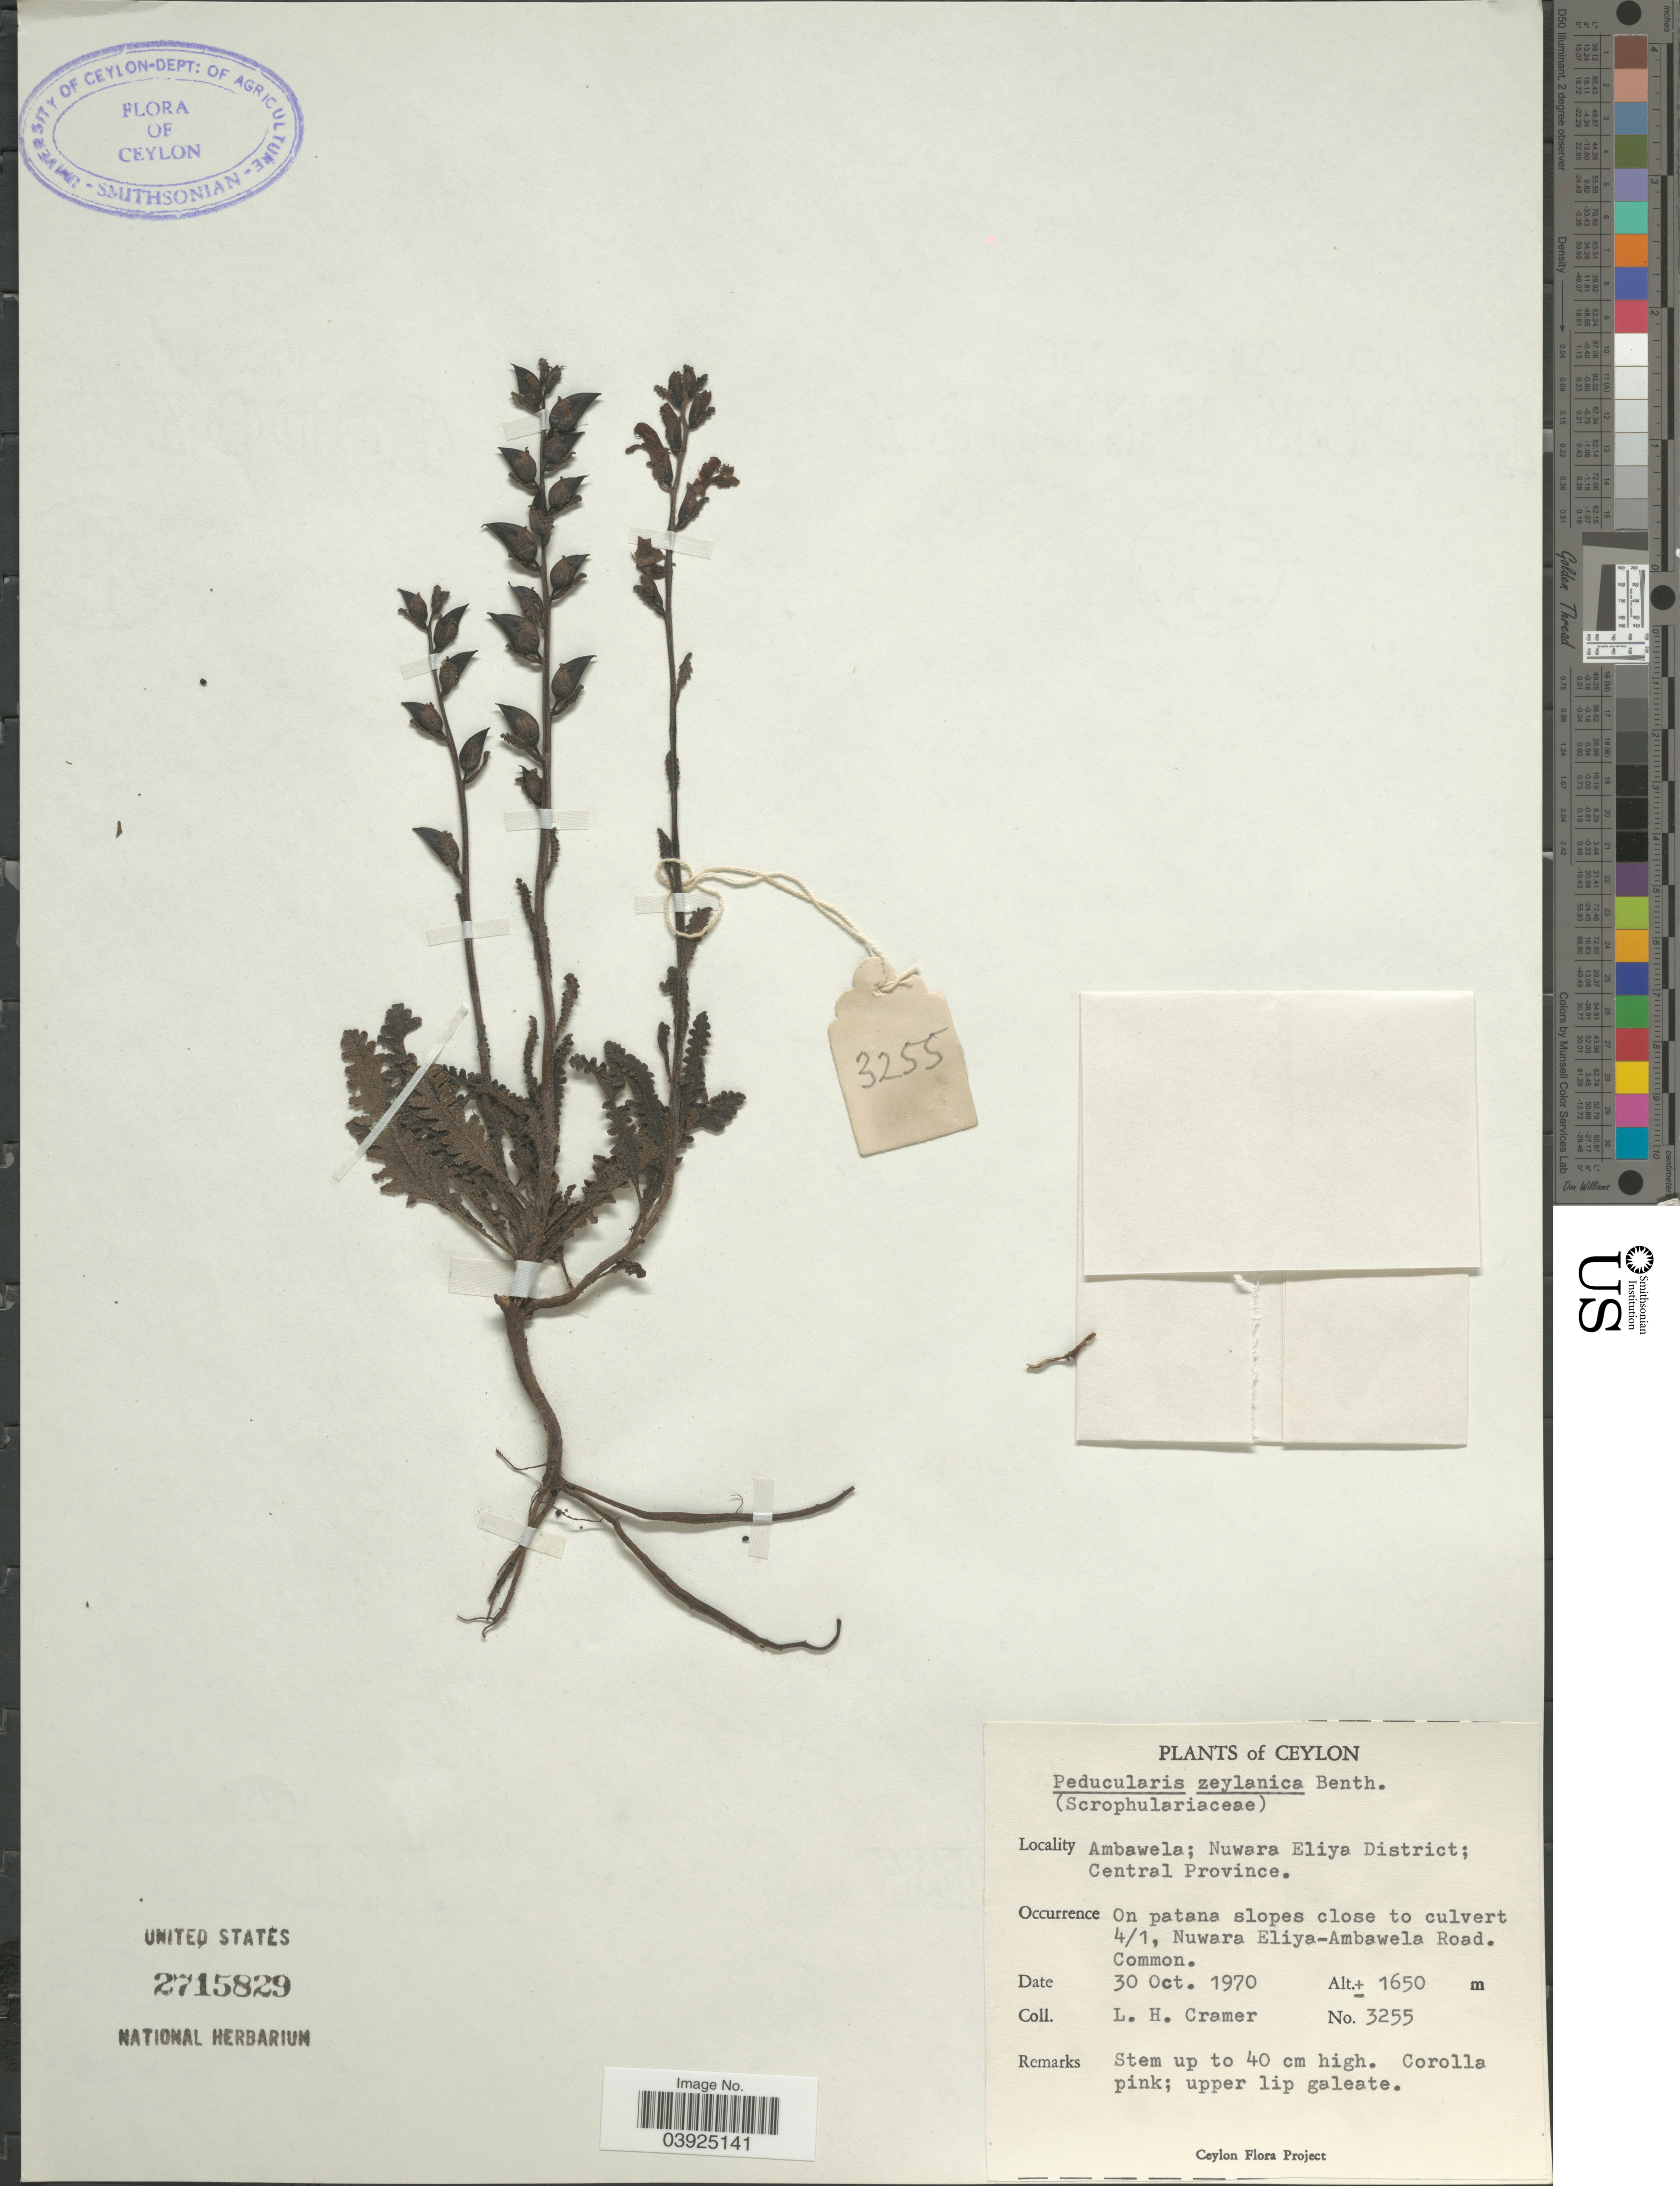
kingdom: Plantae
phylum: Tracheophyta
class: Magnoliopsida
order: Lamiales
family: Orobanchaceae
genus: Pedicularis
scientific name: Pedicularis zeylanica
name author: Benth.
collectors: L. H. Cramer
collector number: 3255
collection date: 1970-10-30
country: Sri Lanka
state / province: Central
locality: Ceylon. Ambawela; Nuwara Eliya District. On patana slopes close to culvert 4/1, Nuwara Eliya-Ambawela Road.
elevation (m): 1650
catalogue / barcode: US 2715829